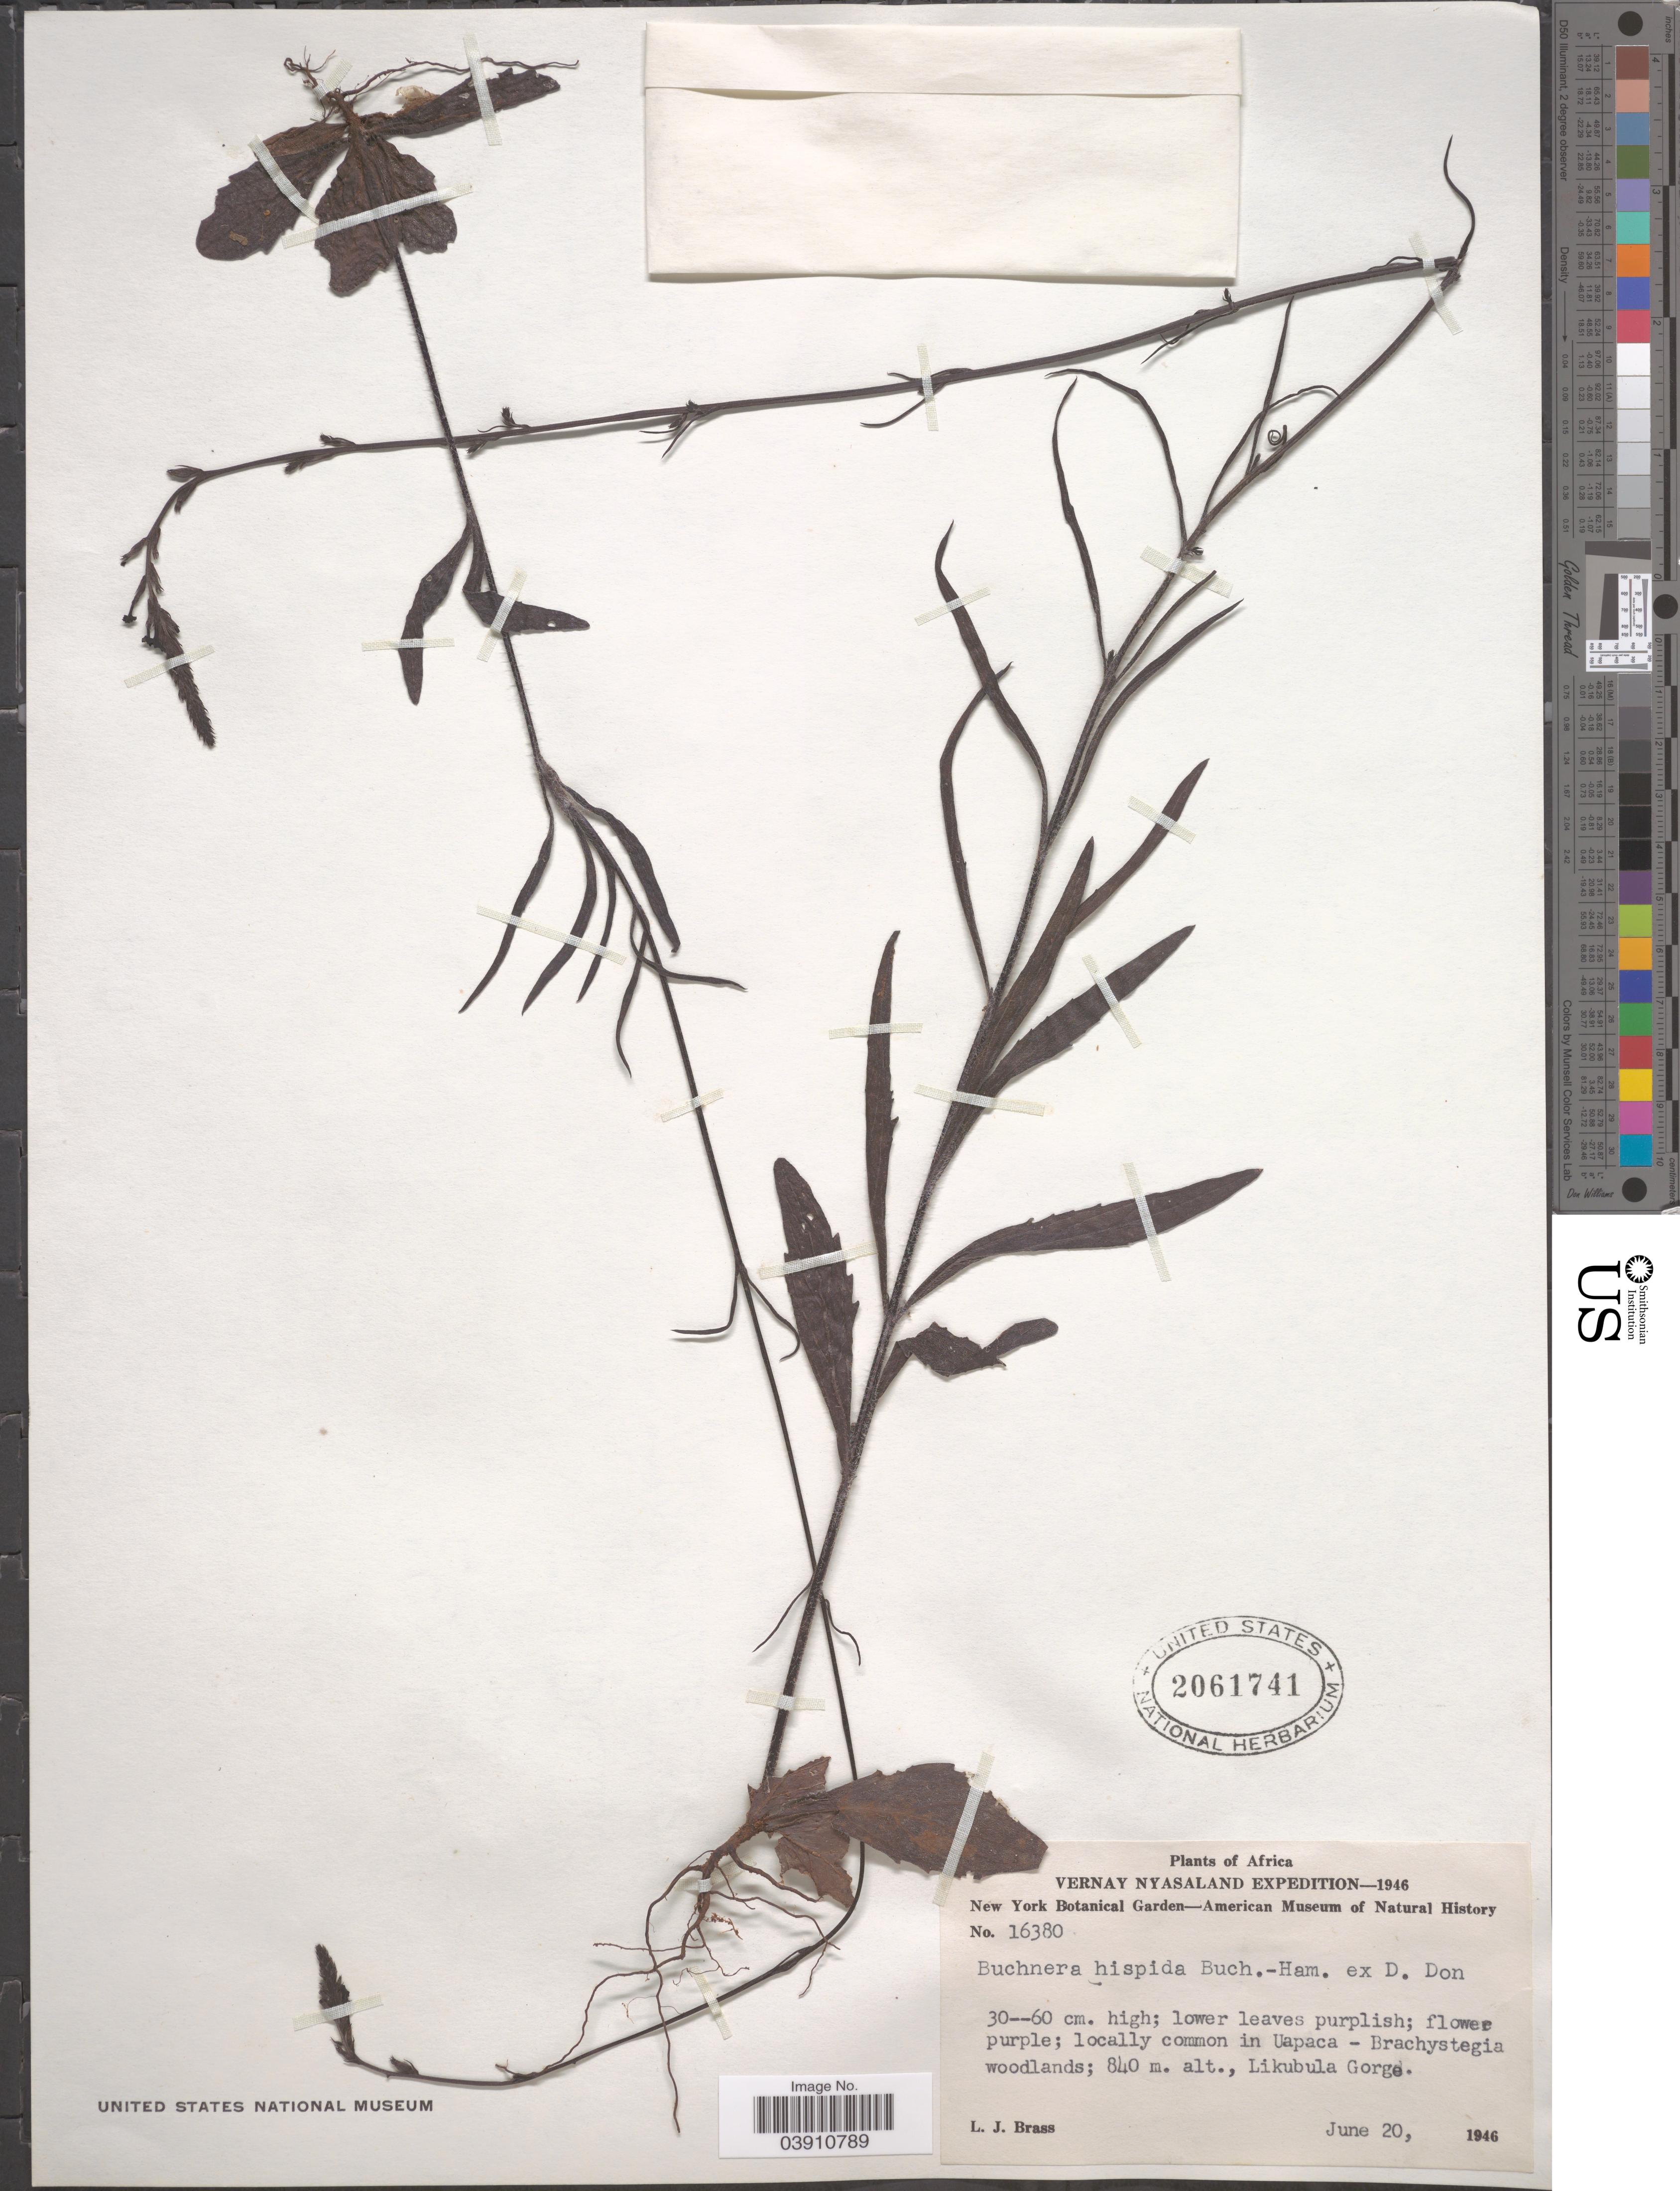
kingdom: Plantae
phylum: Tracheophyta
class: Magnoliopsida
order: Lamiales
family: Orobanchaceae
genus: Buchnera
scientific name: Buchnera hispida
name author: Buch.-Ham. ex D. Don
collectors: L. J. Brass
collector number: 16380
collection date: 1946-06-20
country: Malawi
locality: Vernay Nyasaland. Locally common in Uapaca - Brachystegia woodlands; Likubula Gorge.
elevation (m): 840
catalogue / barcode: US 2061741